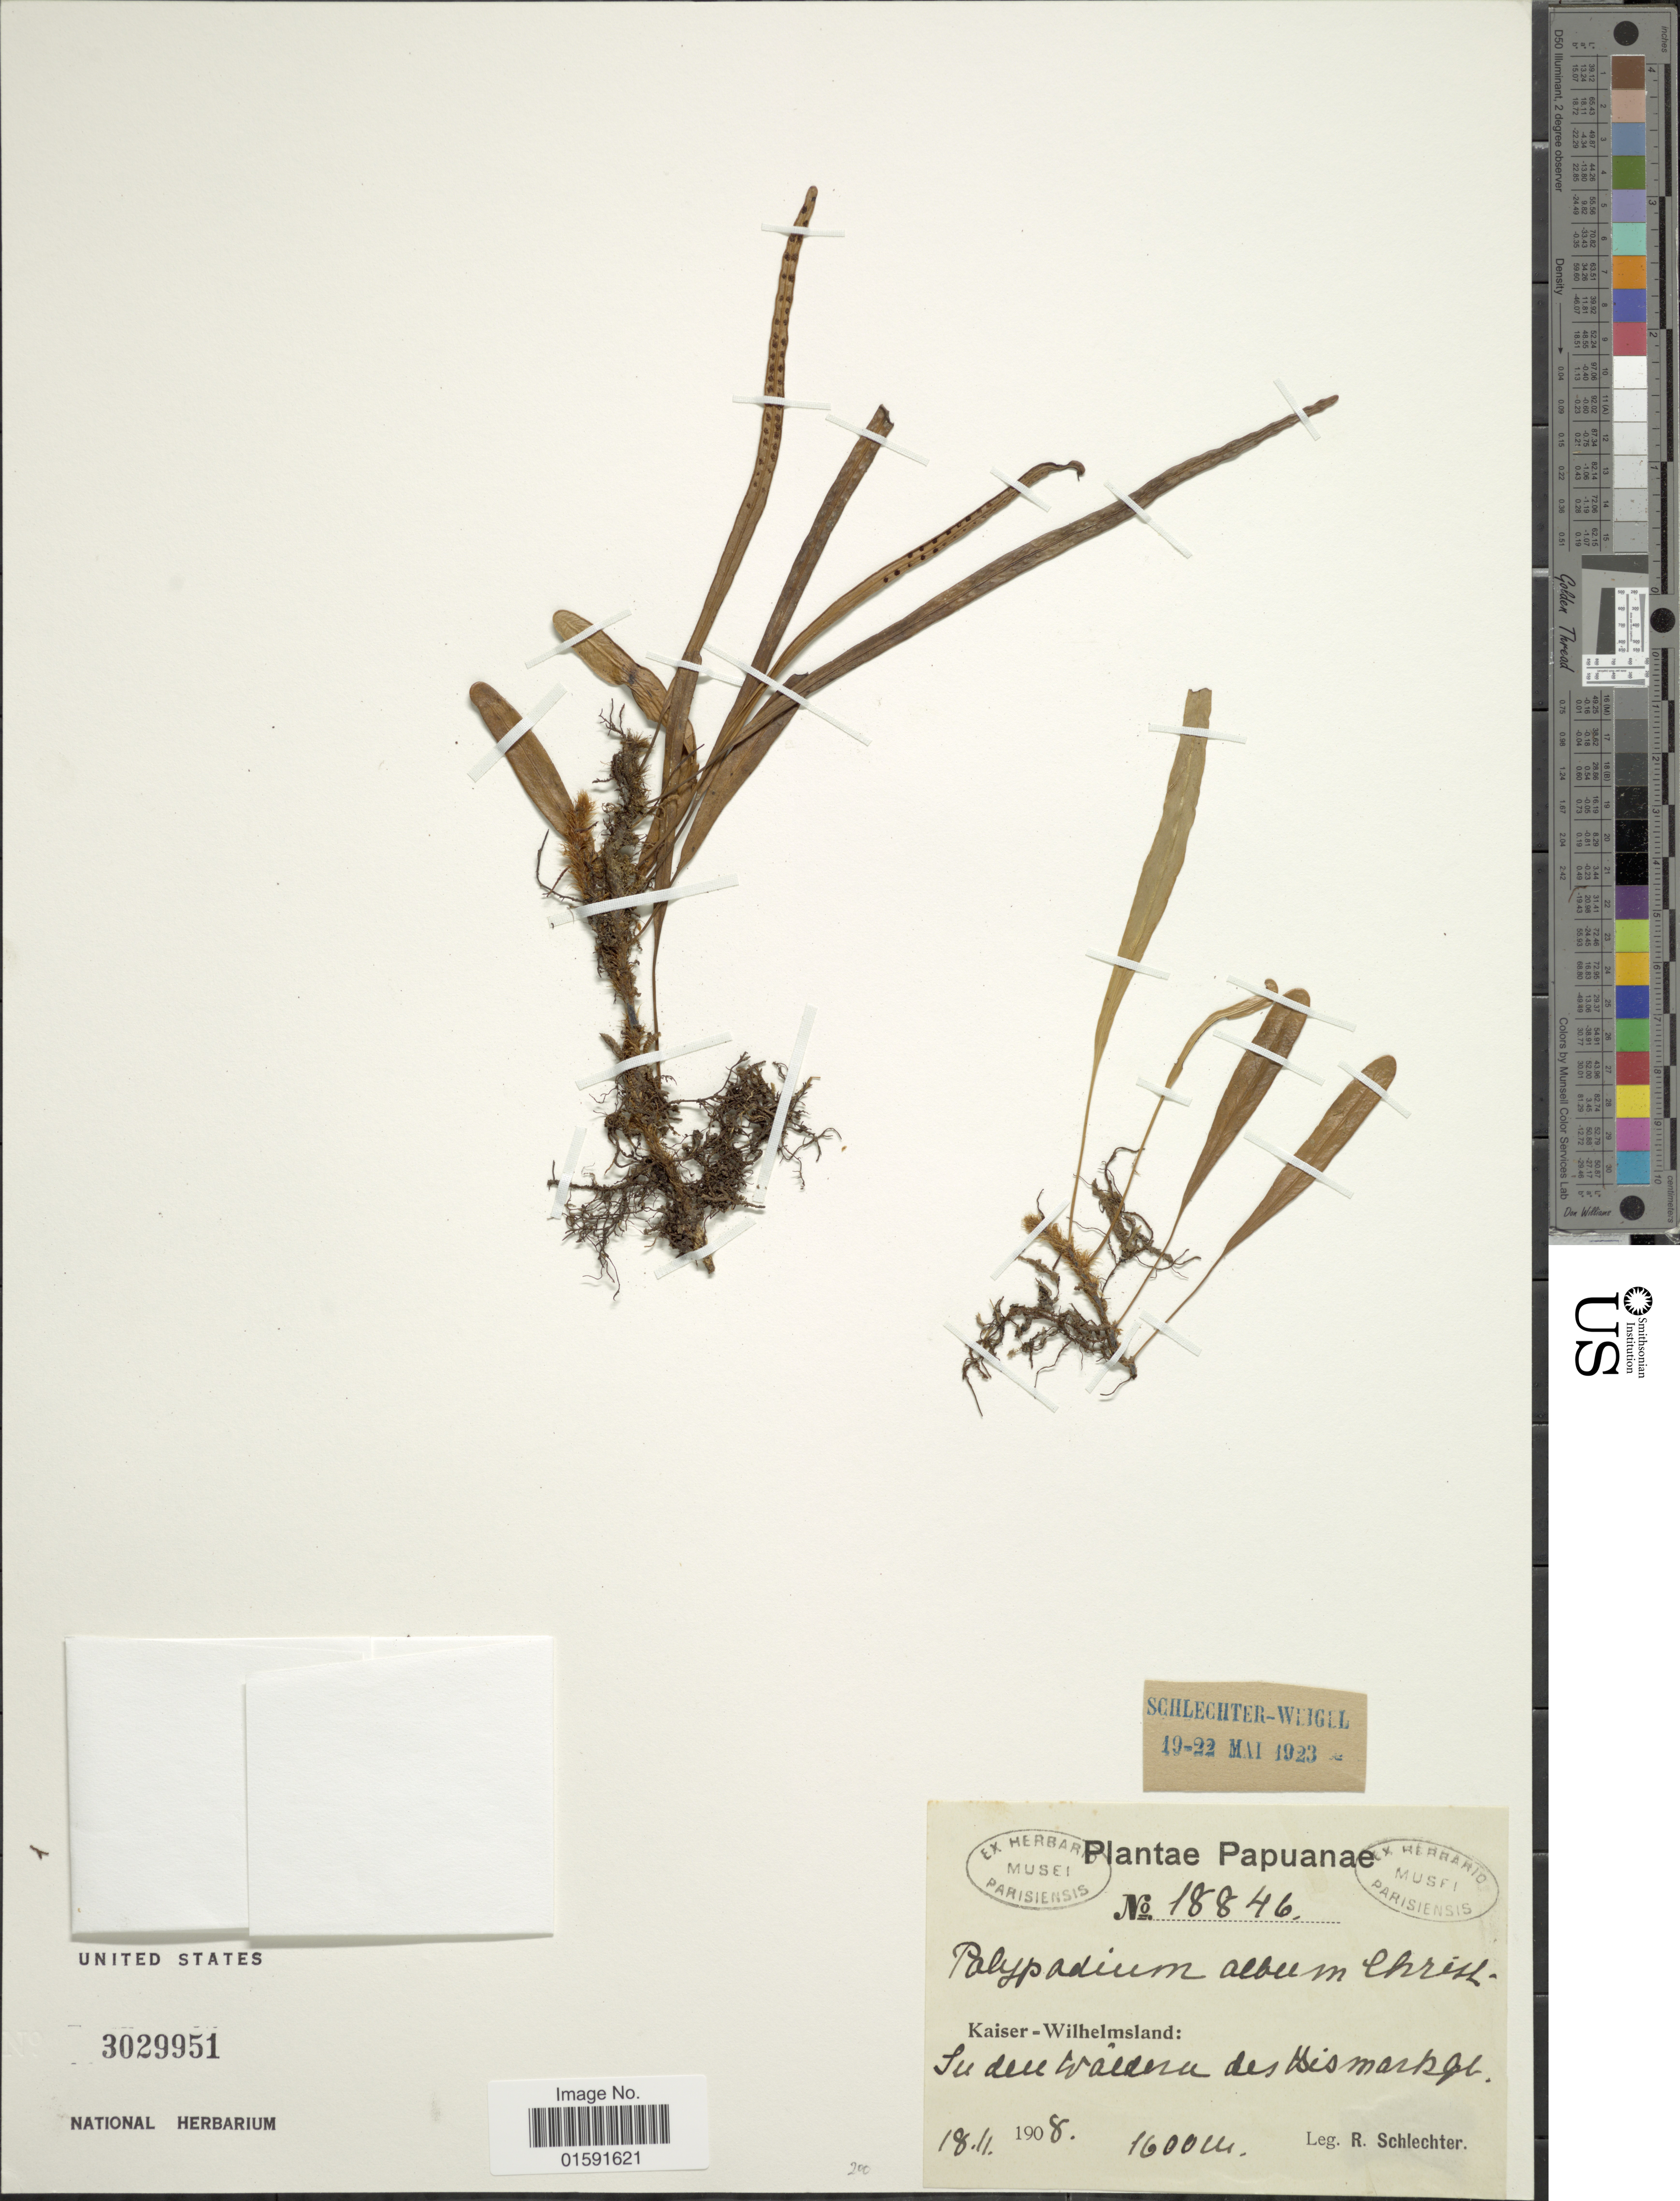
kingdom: Plantae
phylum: Tracheophyta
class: Polypodiopsida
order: Polypodiales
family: Polypodiaceae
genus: Selliguea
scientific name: Selliguea enervis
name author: (Cav.) Ching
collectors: F. R. R. Schlechter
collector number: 18846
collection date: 1908-11-18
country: Papua New Guinea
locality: Kaiser-Wilhelmsland: In den Wäldern des Bismarck geb.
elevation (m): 1600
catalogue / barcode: US 3029951